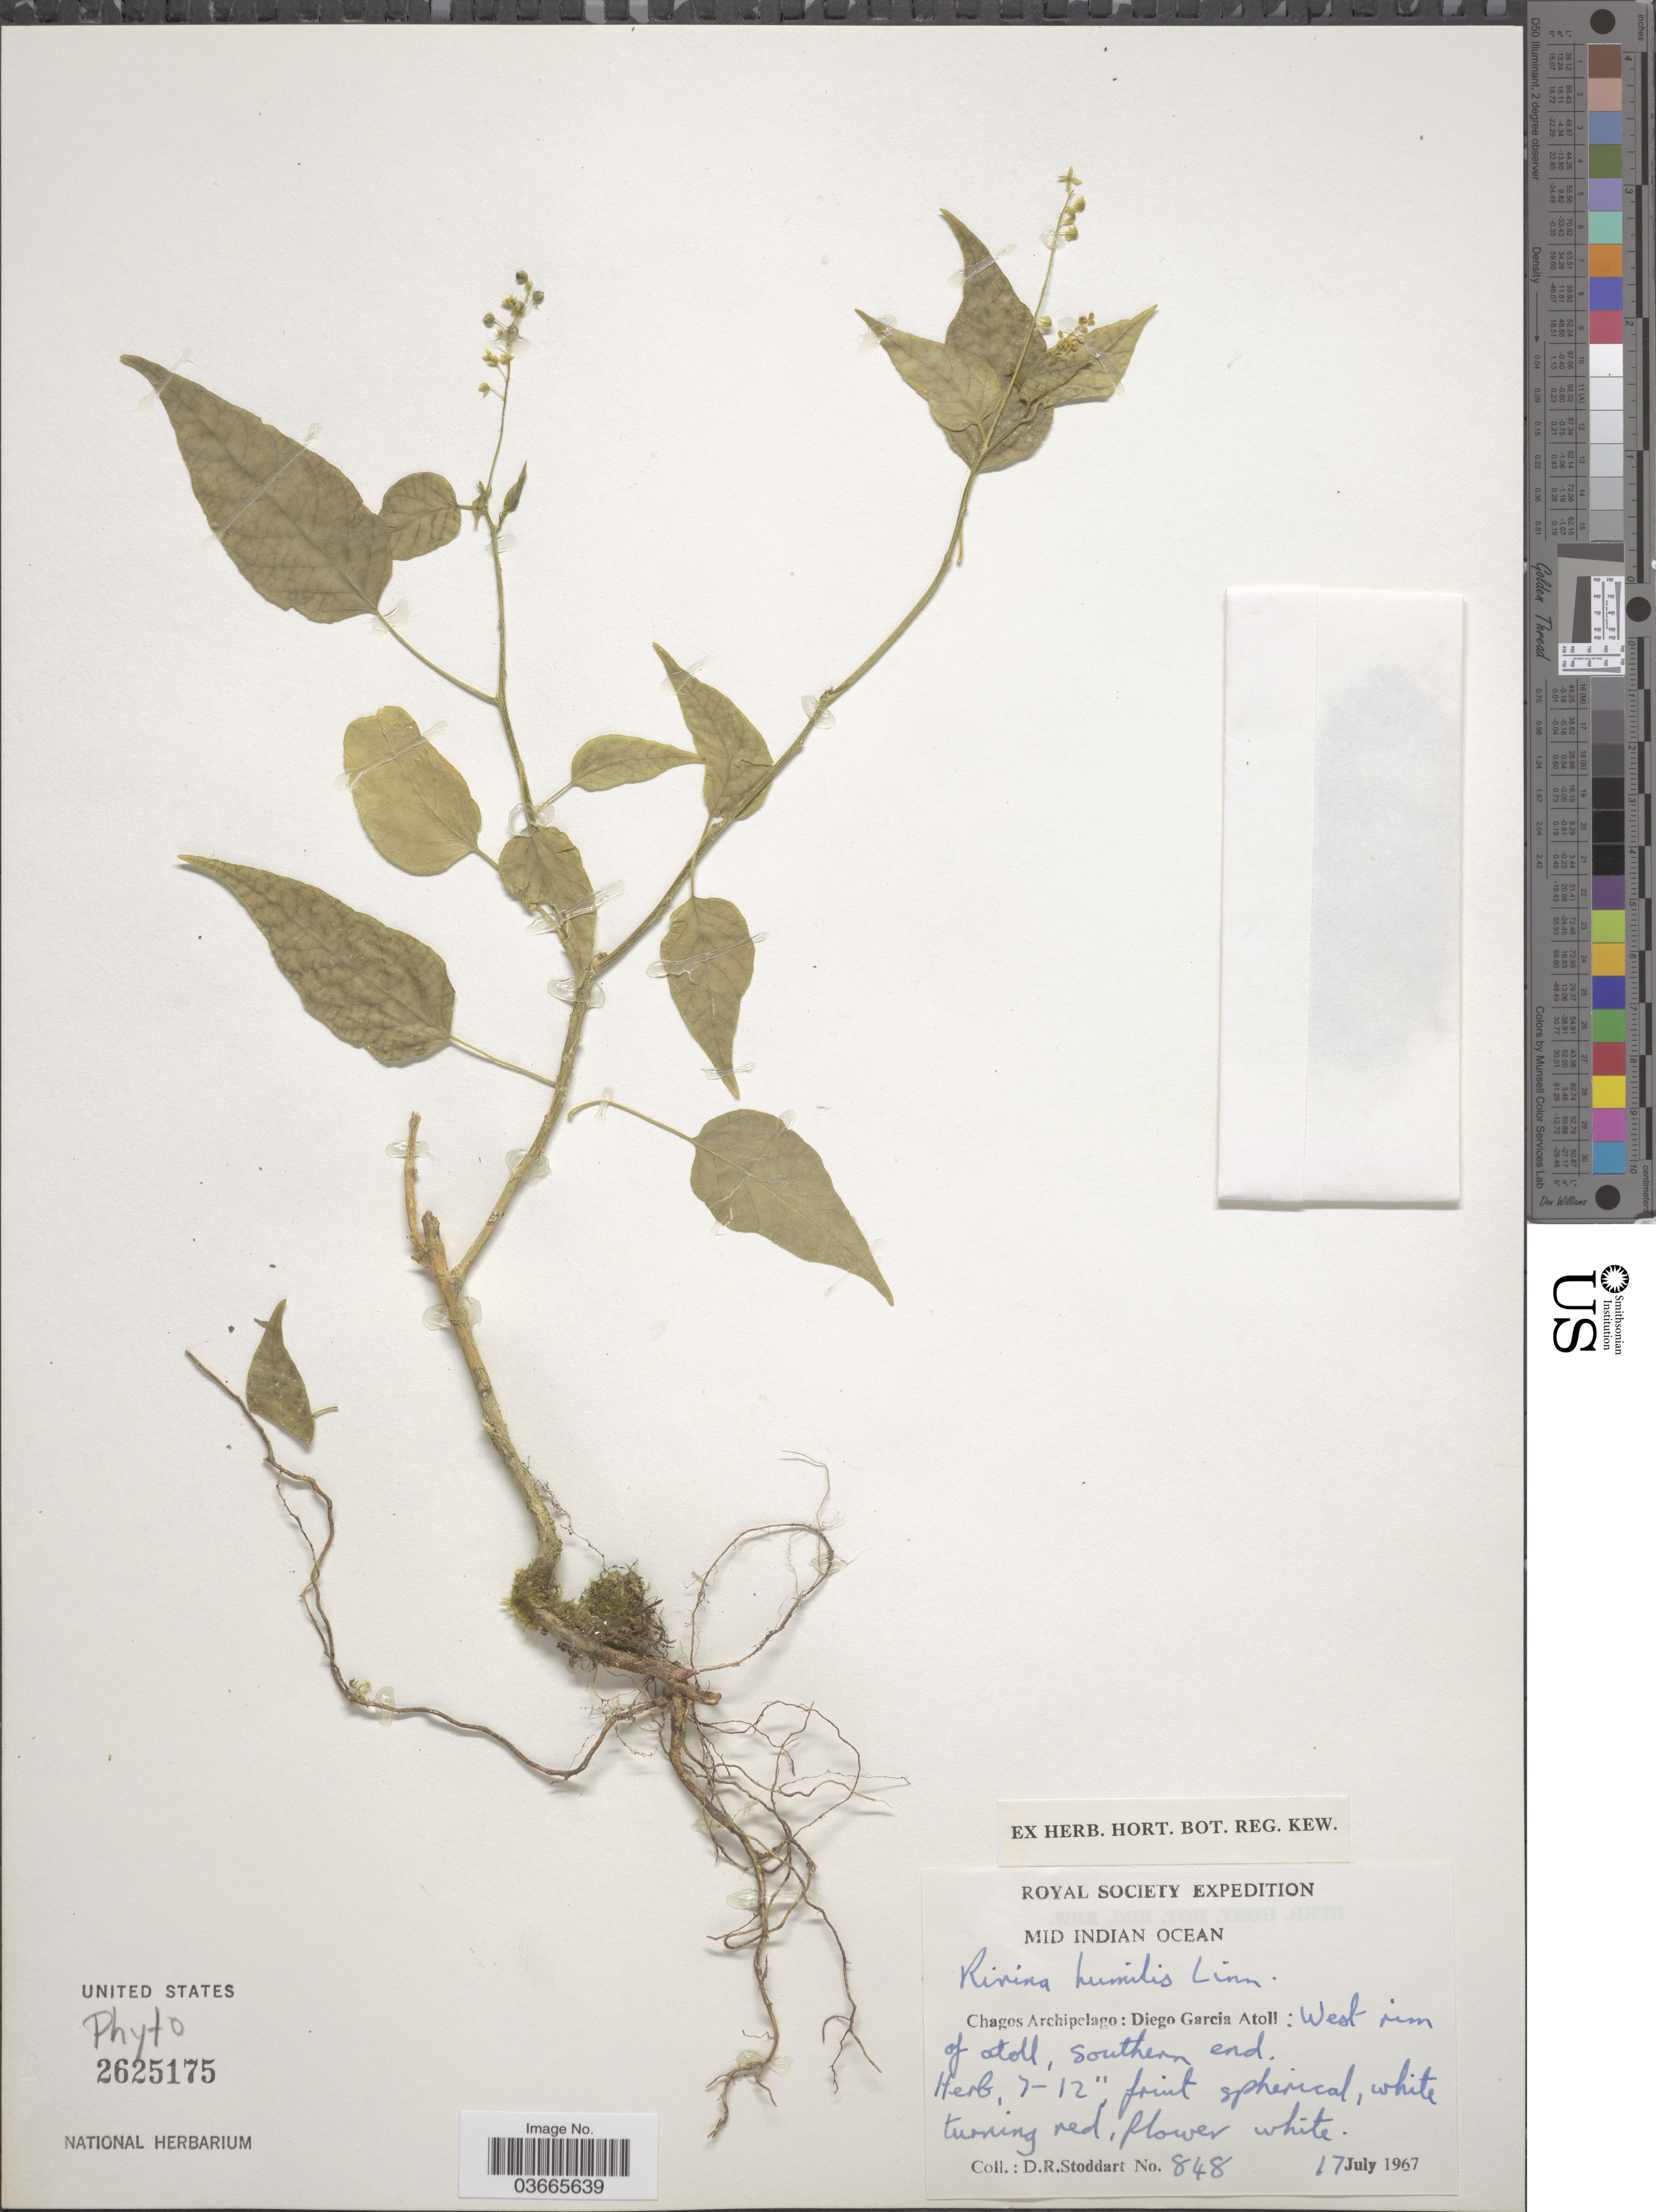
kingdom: Plantae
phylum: Tracheophyta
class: Magnoliopsida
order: Caryophyllales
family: Phytolaccaceae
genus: Rivina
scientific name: Rivina humilis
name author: L.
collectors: D. R. Stoddart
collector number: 848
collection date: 1967-07-17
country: British Indian Ocean Territory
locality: Mid Indian Ocean. Chagos Archipelago: Diego Garcia Atoll: West rim of atoll, Southern end.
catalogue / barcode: US 2625175